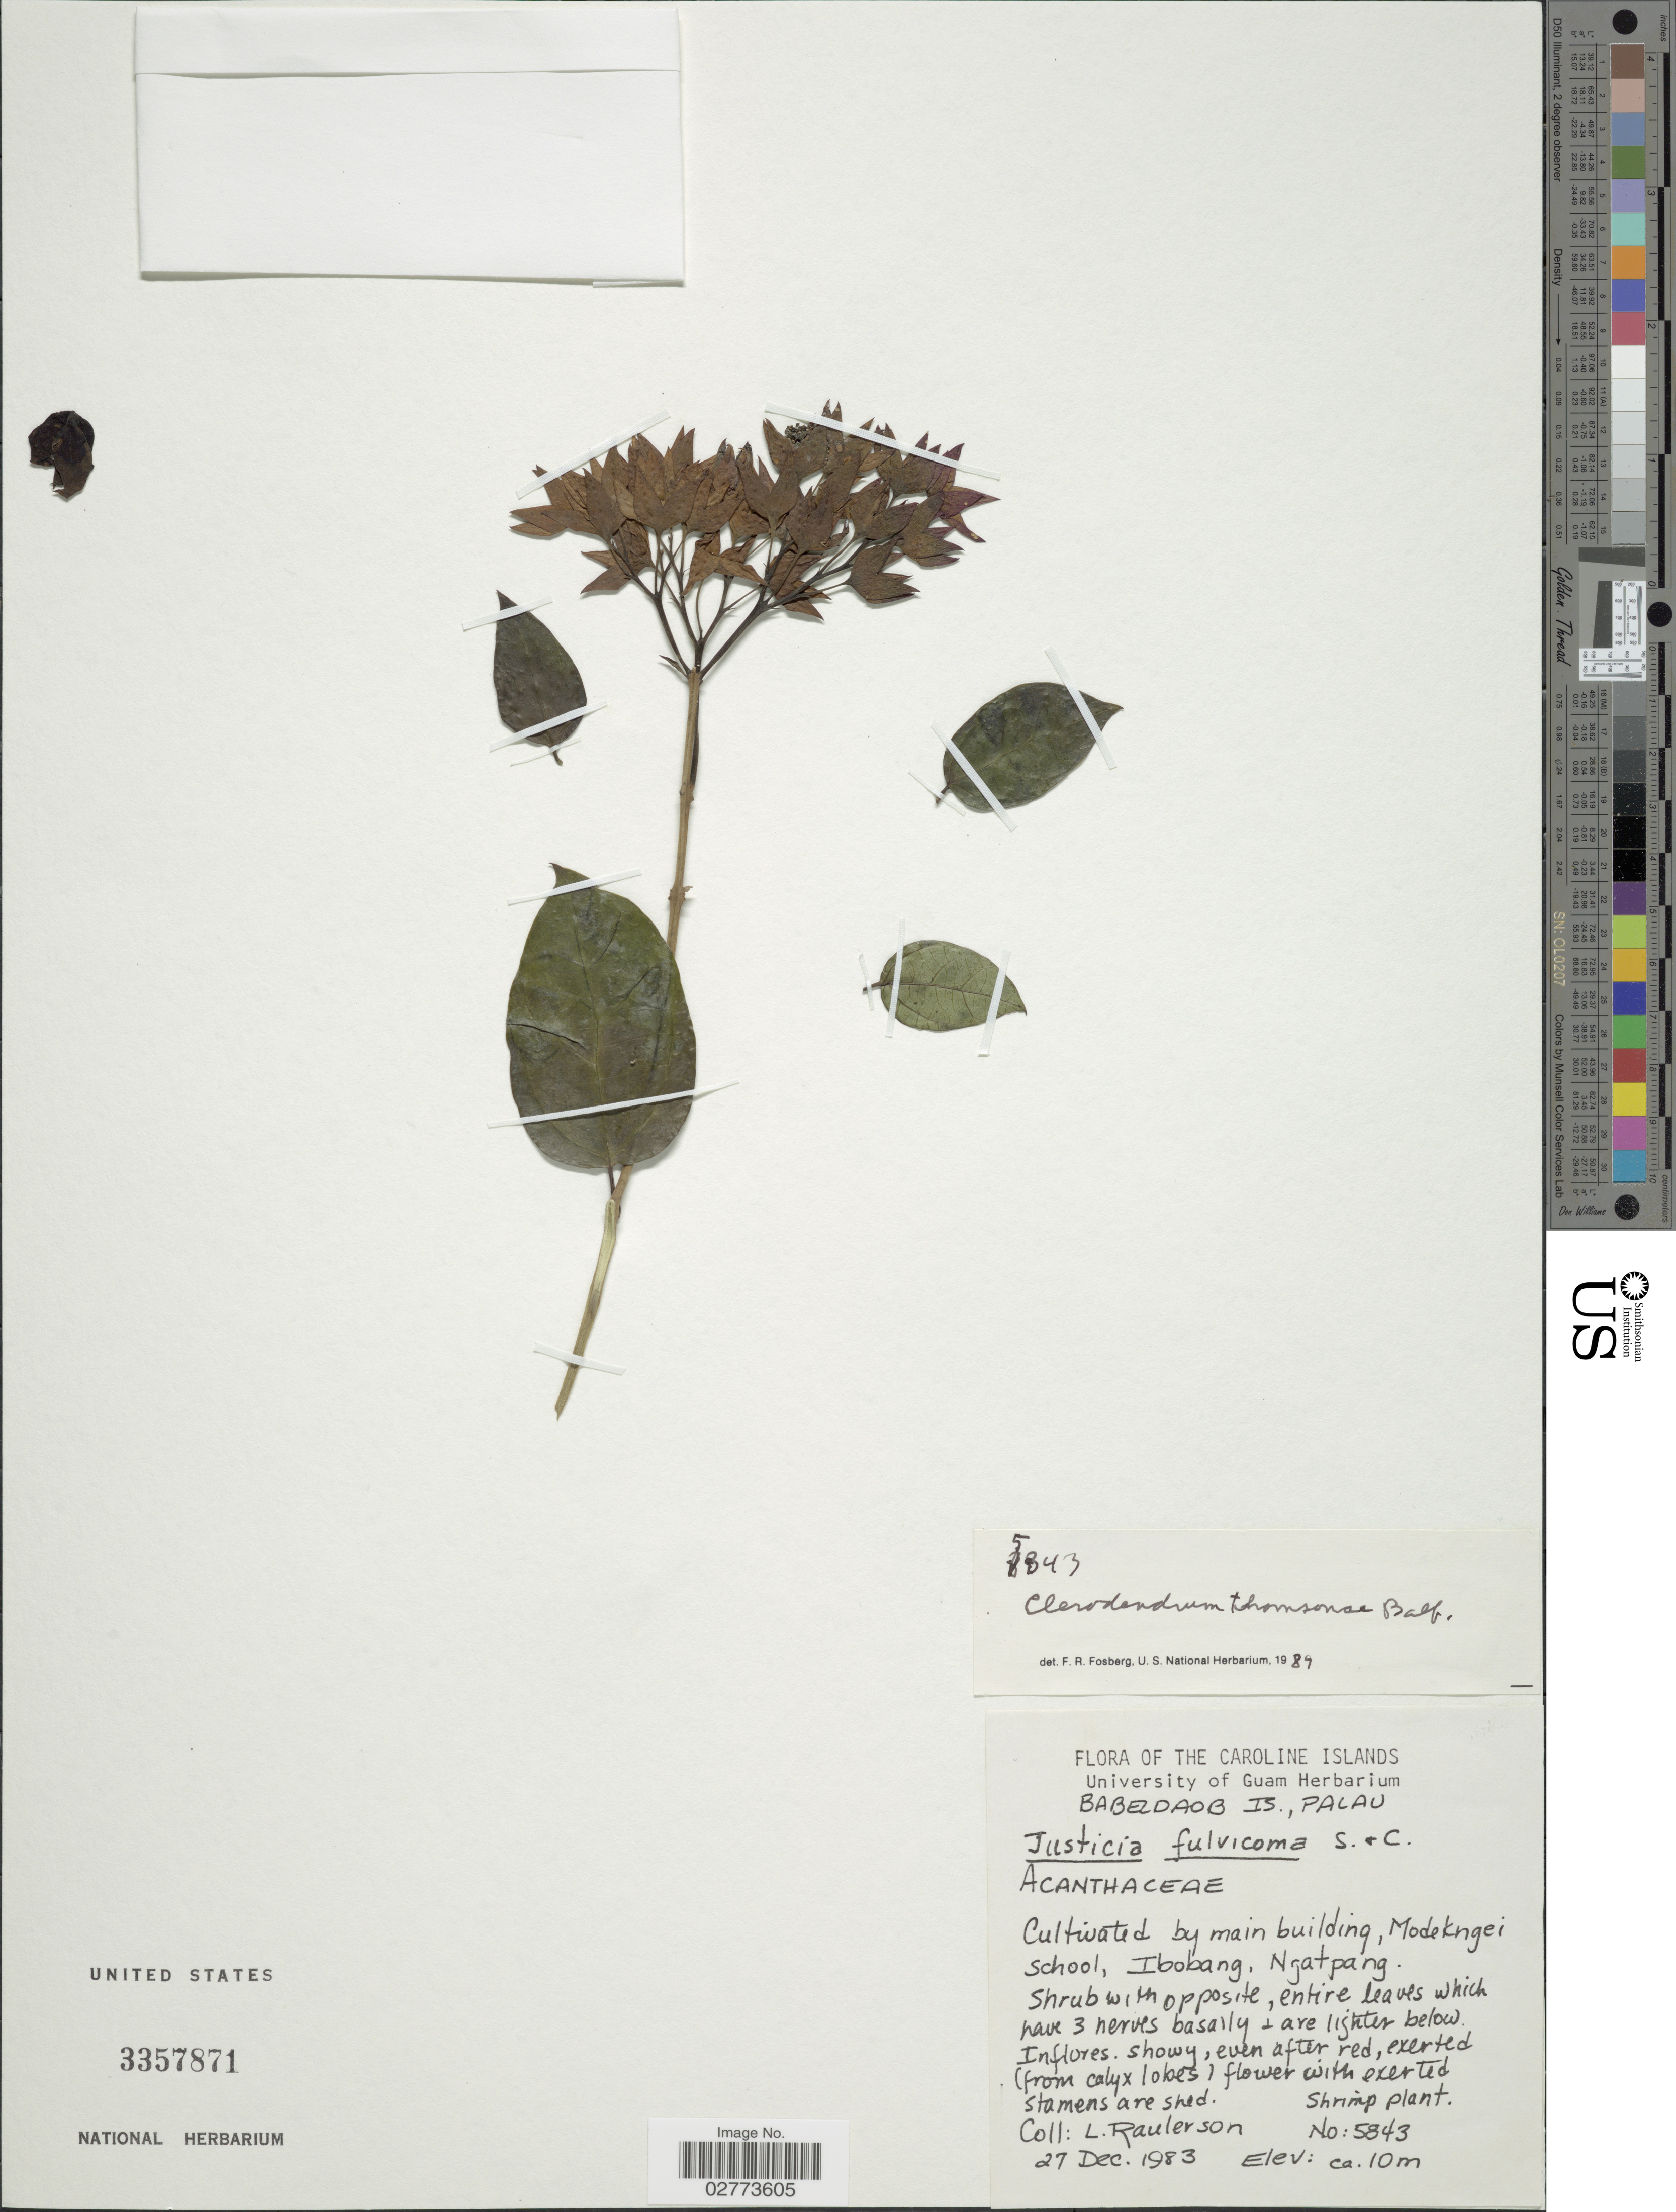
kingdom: Plantae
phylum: Tracheophyta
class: Magnoliopsida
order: Lamiales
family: Lamiaceae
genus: Clerodendrum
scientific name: Clerodendrum thomsoniae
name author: Balf.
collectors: L. Raulerson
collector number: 5843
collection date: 1983-12-27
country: Palau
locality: Caroline Islands. Babeldaob Is., Palau. Modekngei school, Ibobang, Ngatpang.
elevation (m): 10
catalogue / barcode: US 3357871